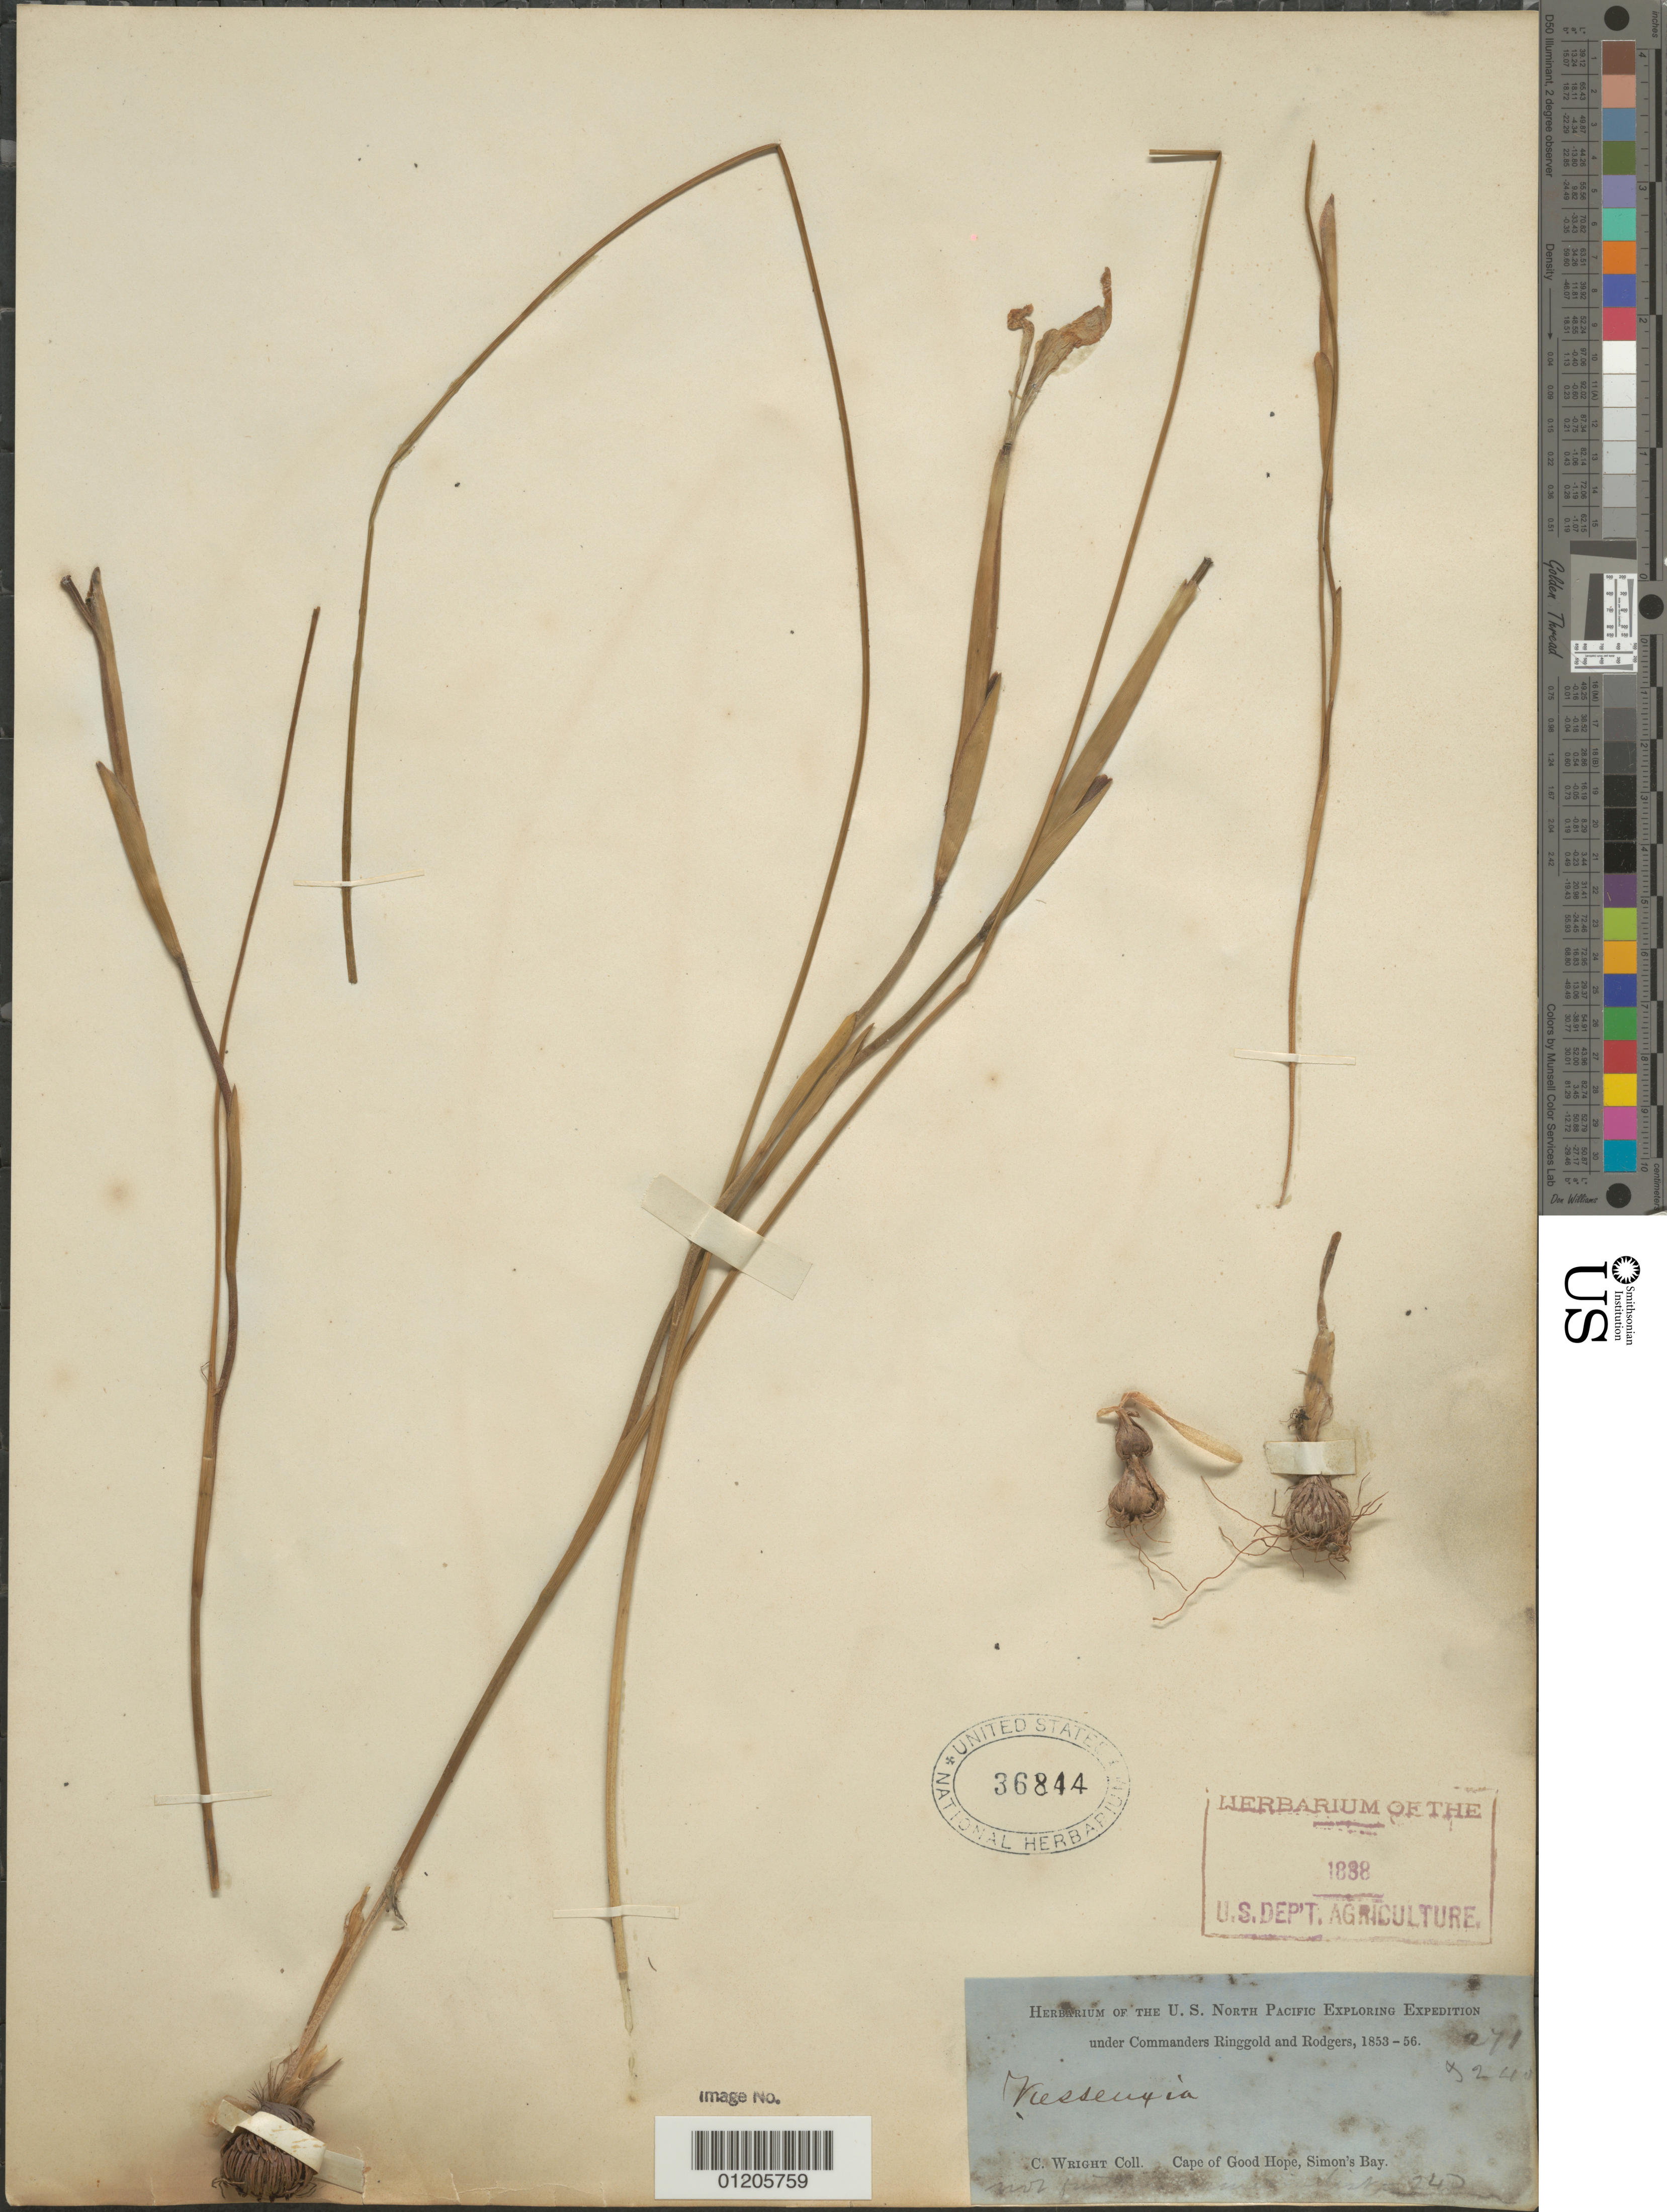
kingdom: Plantae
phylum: Tracheophyta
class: Liliopsida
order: Asparagales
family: Iridaceae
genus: Moraea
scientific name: Moraea sp.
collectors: C. Wright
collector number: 271 & 240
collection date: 1853/1856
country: South Africa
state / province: Western Cape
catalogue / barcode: US 36844